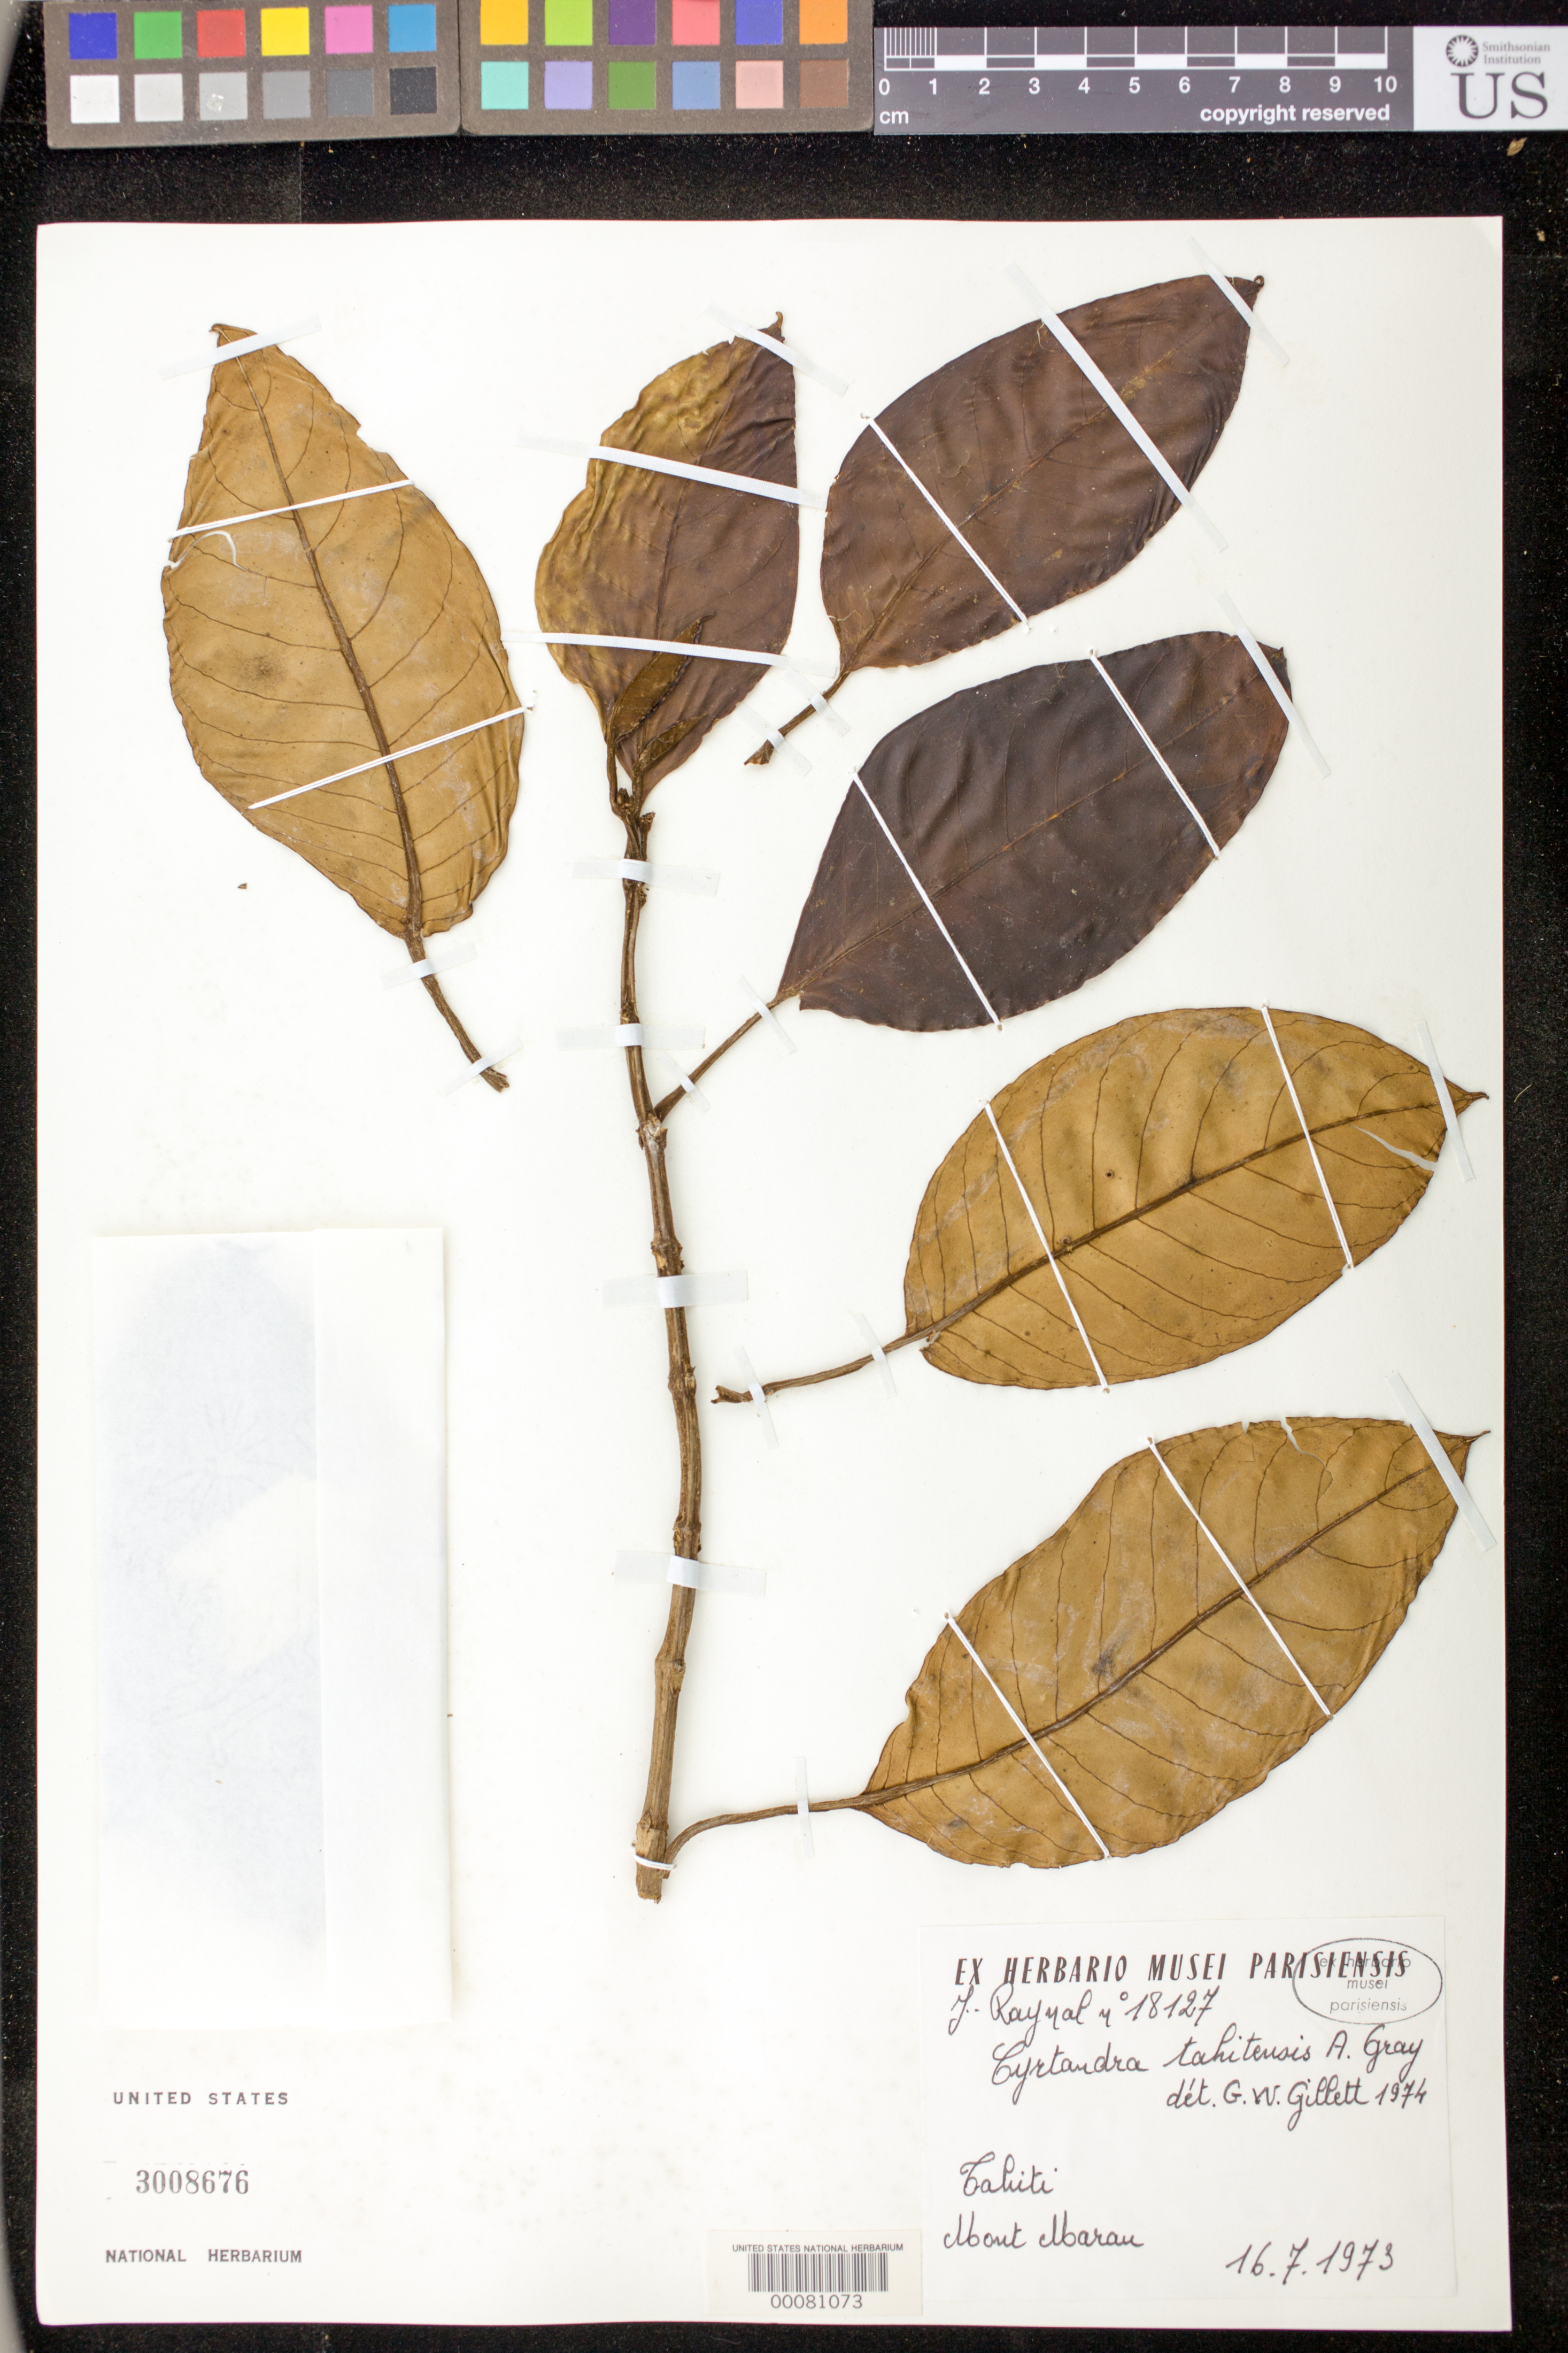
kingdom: Plantae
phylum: Tracheophyta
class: Magnoliopsida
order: Lamiales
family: Gesneriaceae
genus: Cyrtandra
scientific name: Cyrtandra tahitensis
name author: Nadeaud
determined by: Gillett, G. W.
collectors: J. Raynal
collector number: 18127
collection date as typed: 16 Jul 1973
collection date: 1973-07-16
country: French Polynesia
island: Tahiti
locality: Mt. Marau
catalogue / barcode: US 3008676